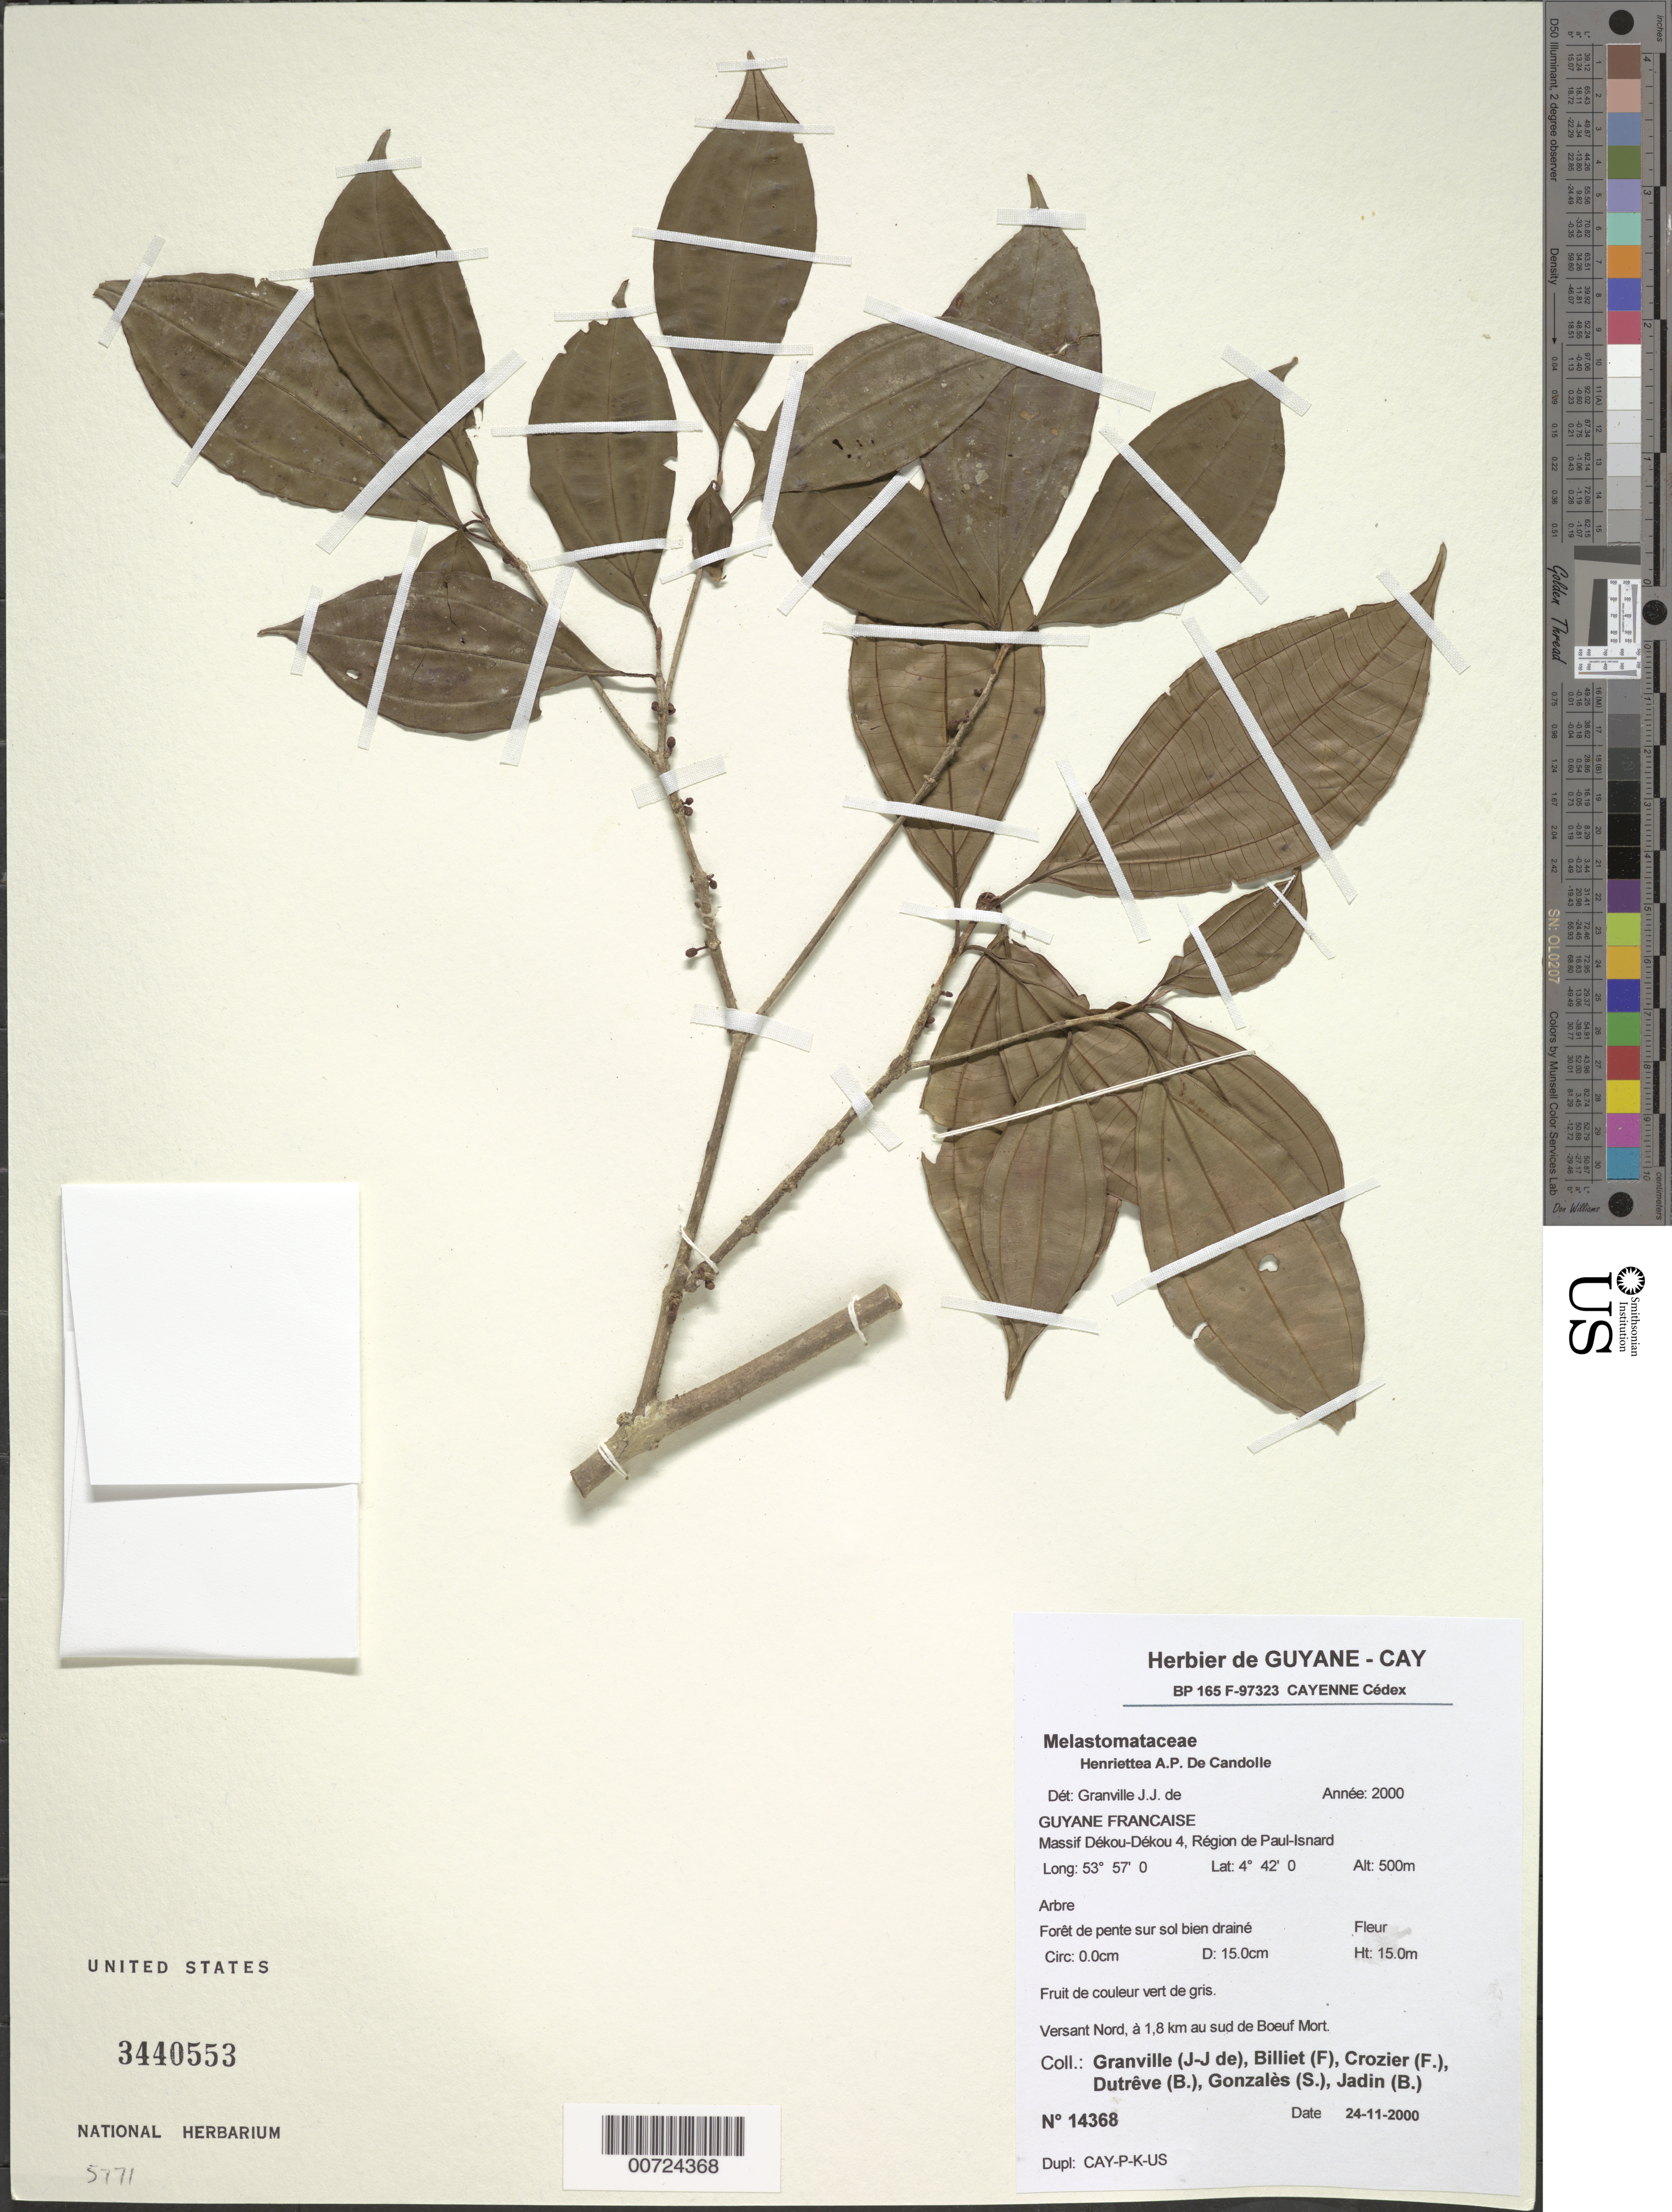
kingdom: Plantae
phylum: Tracheophyta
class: Magnoliopsida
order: Myrtales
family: Melastomataceae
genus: Henriettea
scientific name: Henriettea flavescens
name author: (Aubl.) Baill.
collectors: J.-J. de Granville, F. Billiet, F. Crozier, B. Dutrêve, S. Gonzales & B. Jadin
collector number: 14368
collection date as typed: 24-Nov-00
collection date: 2000-11-24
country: French Guiana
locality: Massif Dékou-Dékou 4, région de Paul-Isnard; 1.8 km Sud de Boeuf Mort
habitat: Slope forest, well drained soil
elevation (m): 500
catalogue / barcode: US 3440553